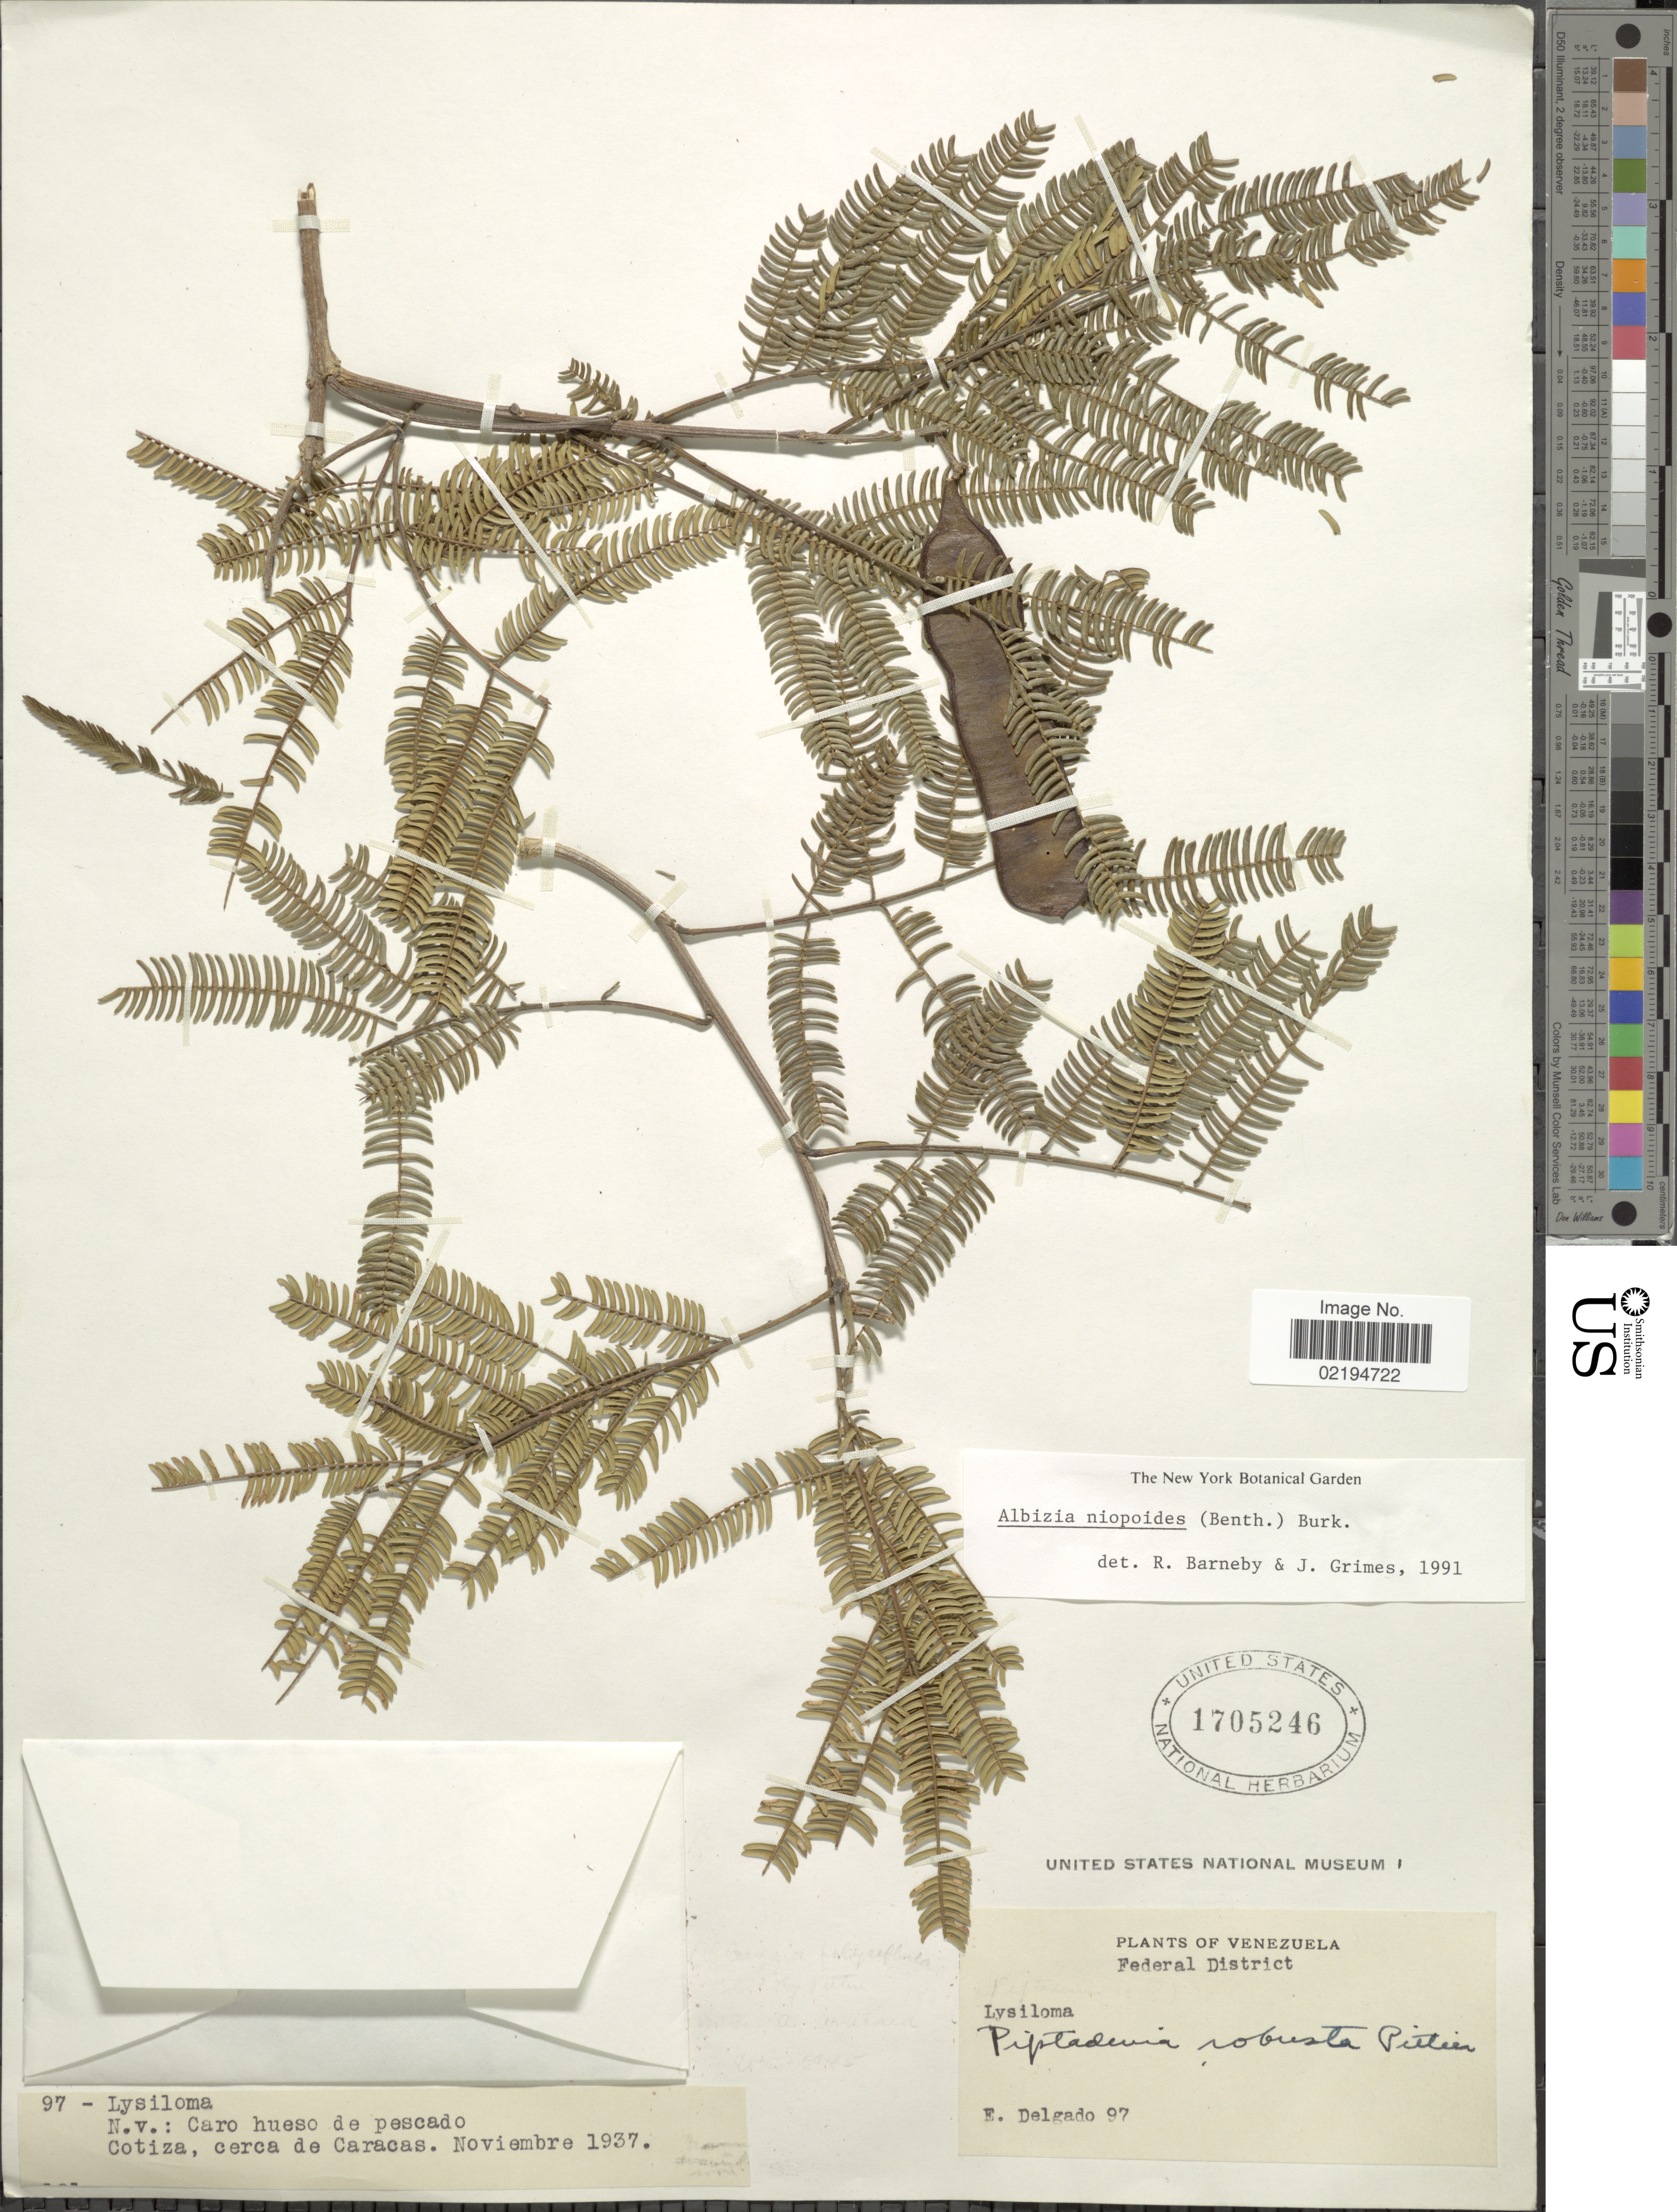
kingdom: Plantae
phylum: Tracheophyta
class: Magnoliopsida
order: Fabales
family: Fabaceae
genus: Pseudalbizzia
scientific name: Pseudalbizzia niopoides var. niopoides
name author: (Spruce ex Benth.) Koenen & Duno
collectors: E. Delgado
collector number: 97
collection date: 1937-11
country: Venezuela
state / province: Distrito Federal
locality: Cotiza, cerca de Caracas.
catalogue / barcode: US 1705246